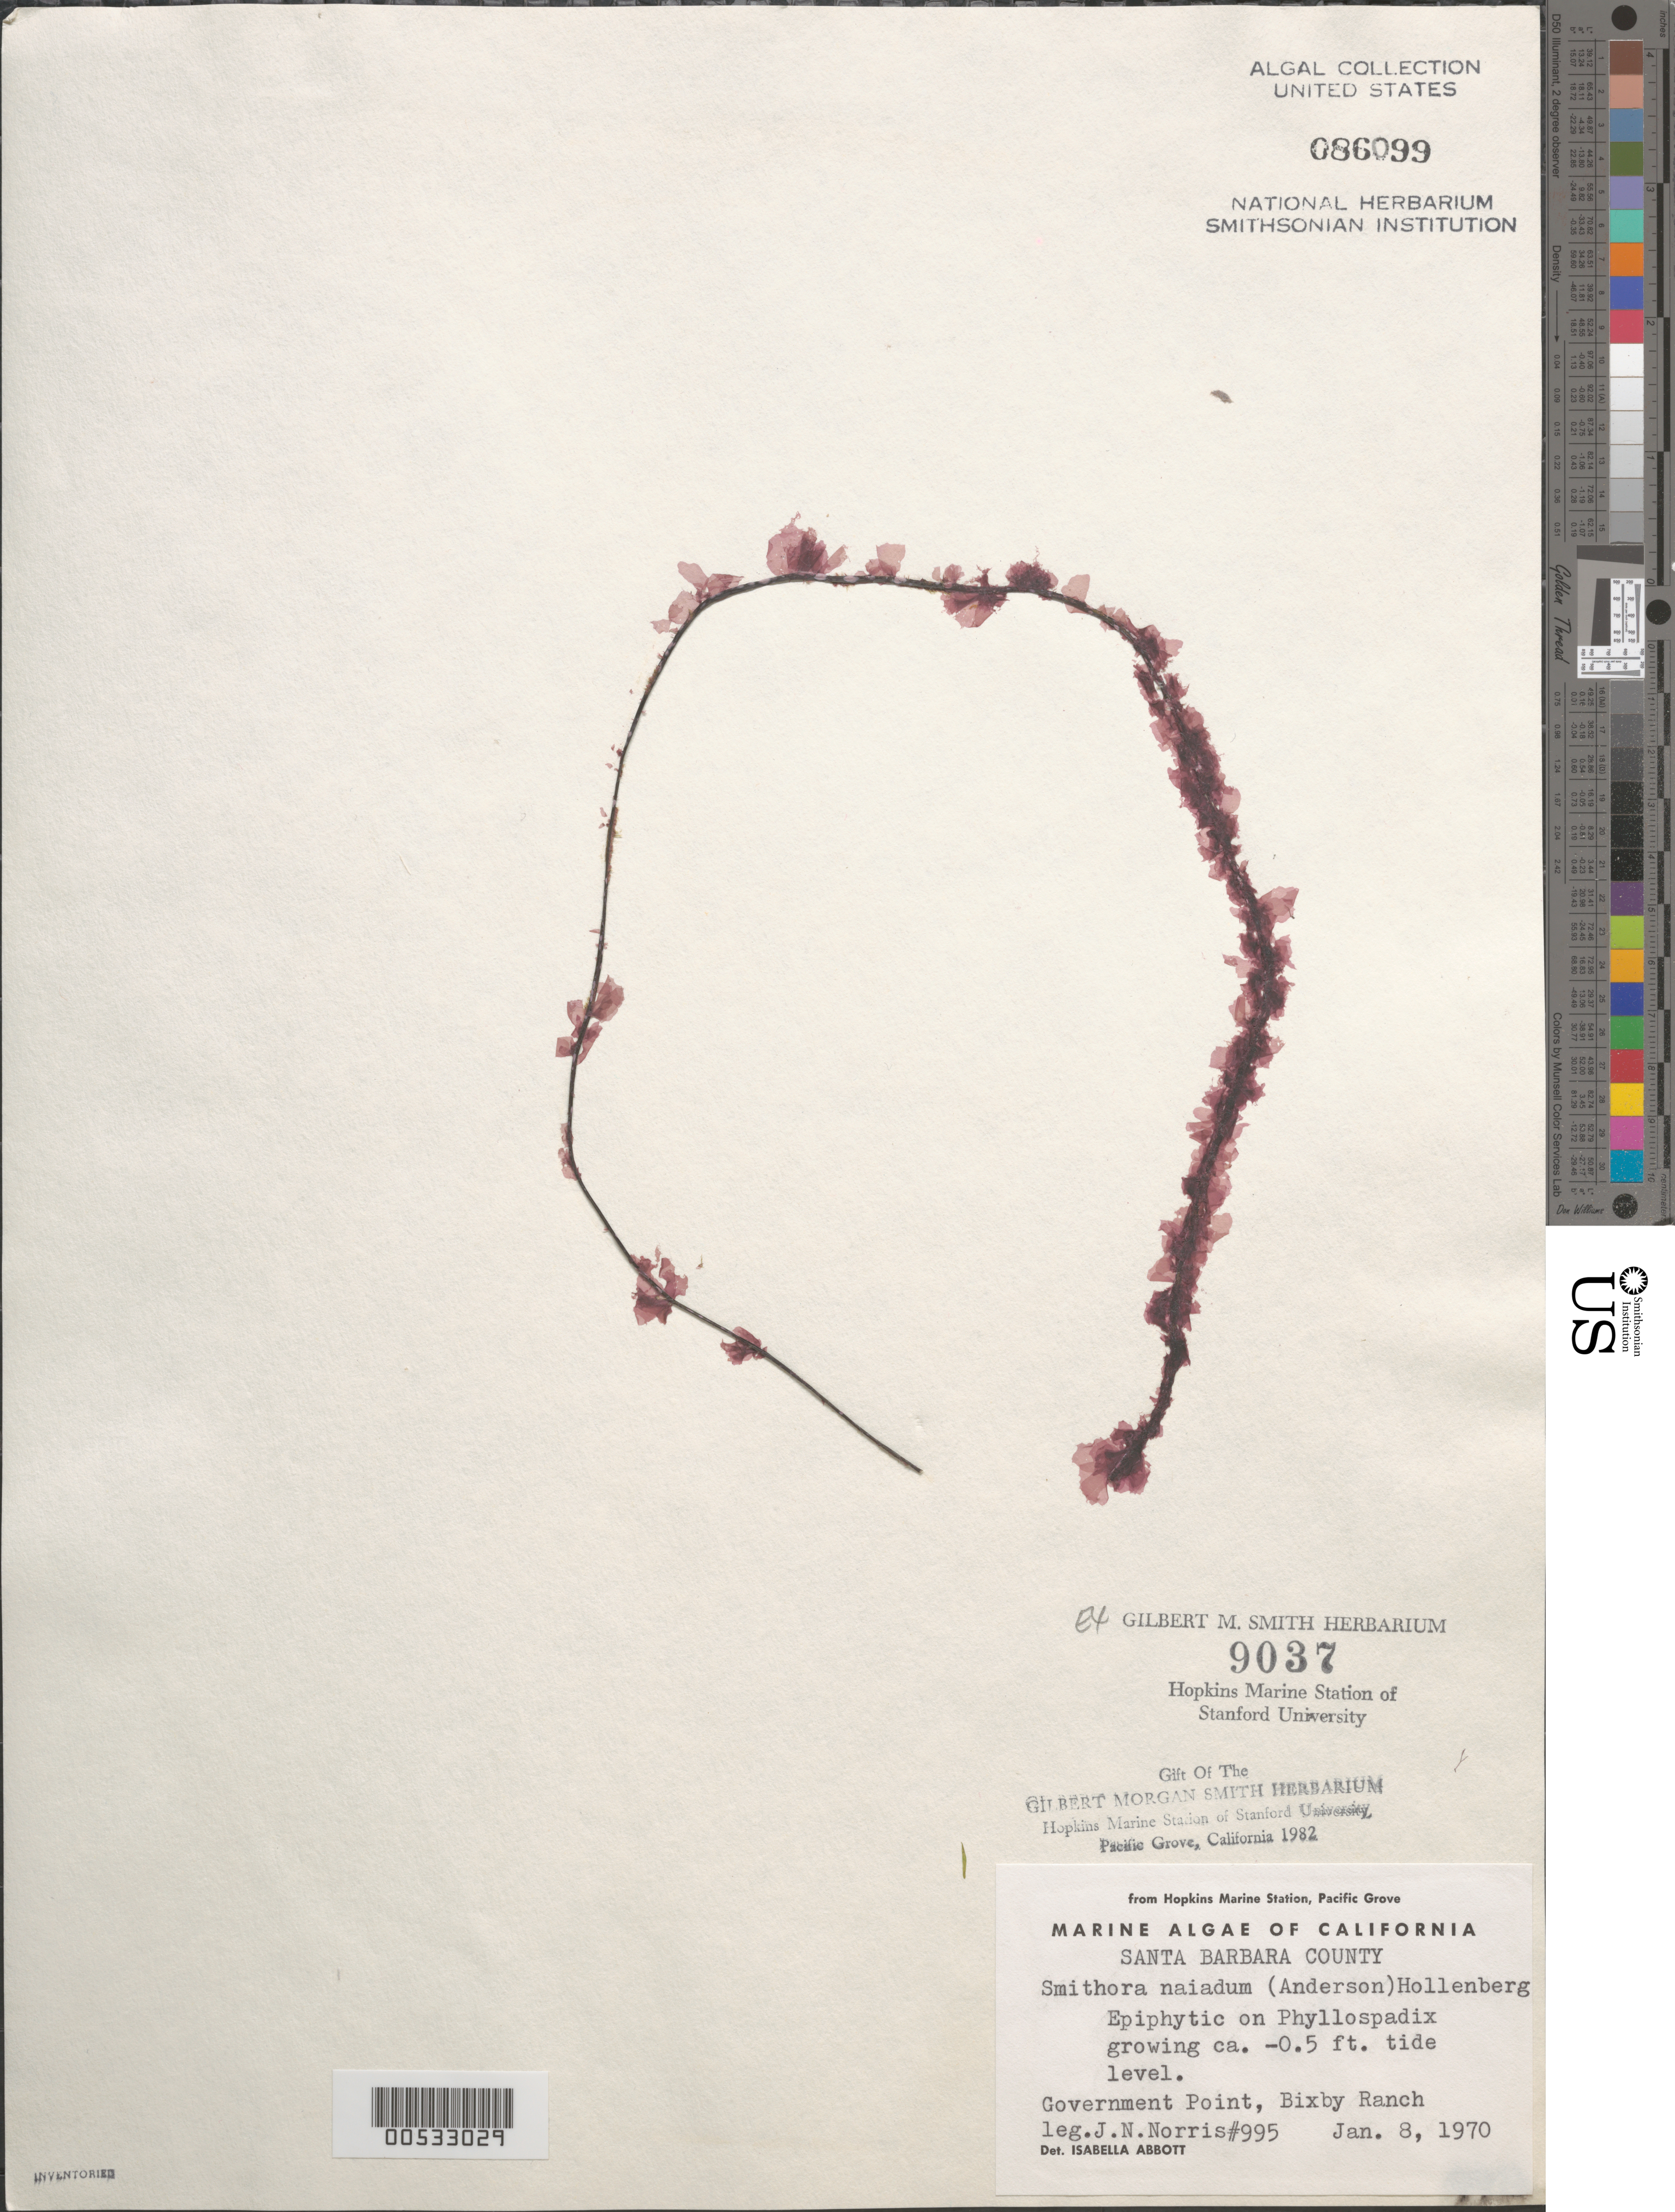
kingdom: Plantae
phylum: Rhodophyta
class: Compsopogonophyceae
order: Erythropeltidales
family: Erythrotrichiaceae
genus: Smithora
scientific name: Smithora naiadum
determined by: Abbott, Isabella A.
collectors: J. N. Norris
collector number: JN-995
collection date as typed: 08 Jan 1970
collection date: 1970-01-08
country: United States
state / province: California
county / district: Santa Barbara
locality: Government Point, Bixby Ranch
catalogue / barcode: US 86099